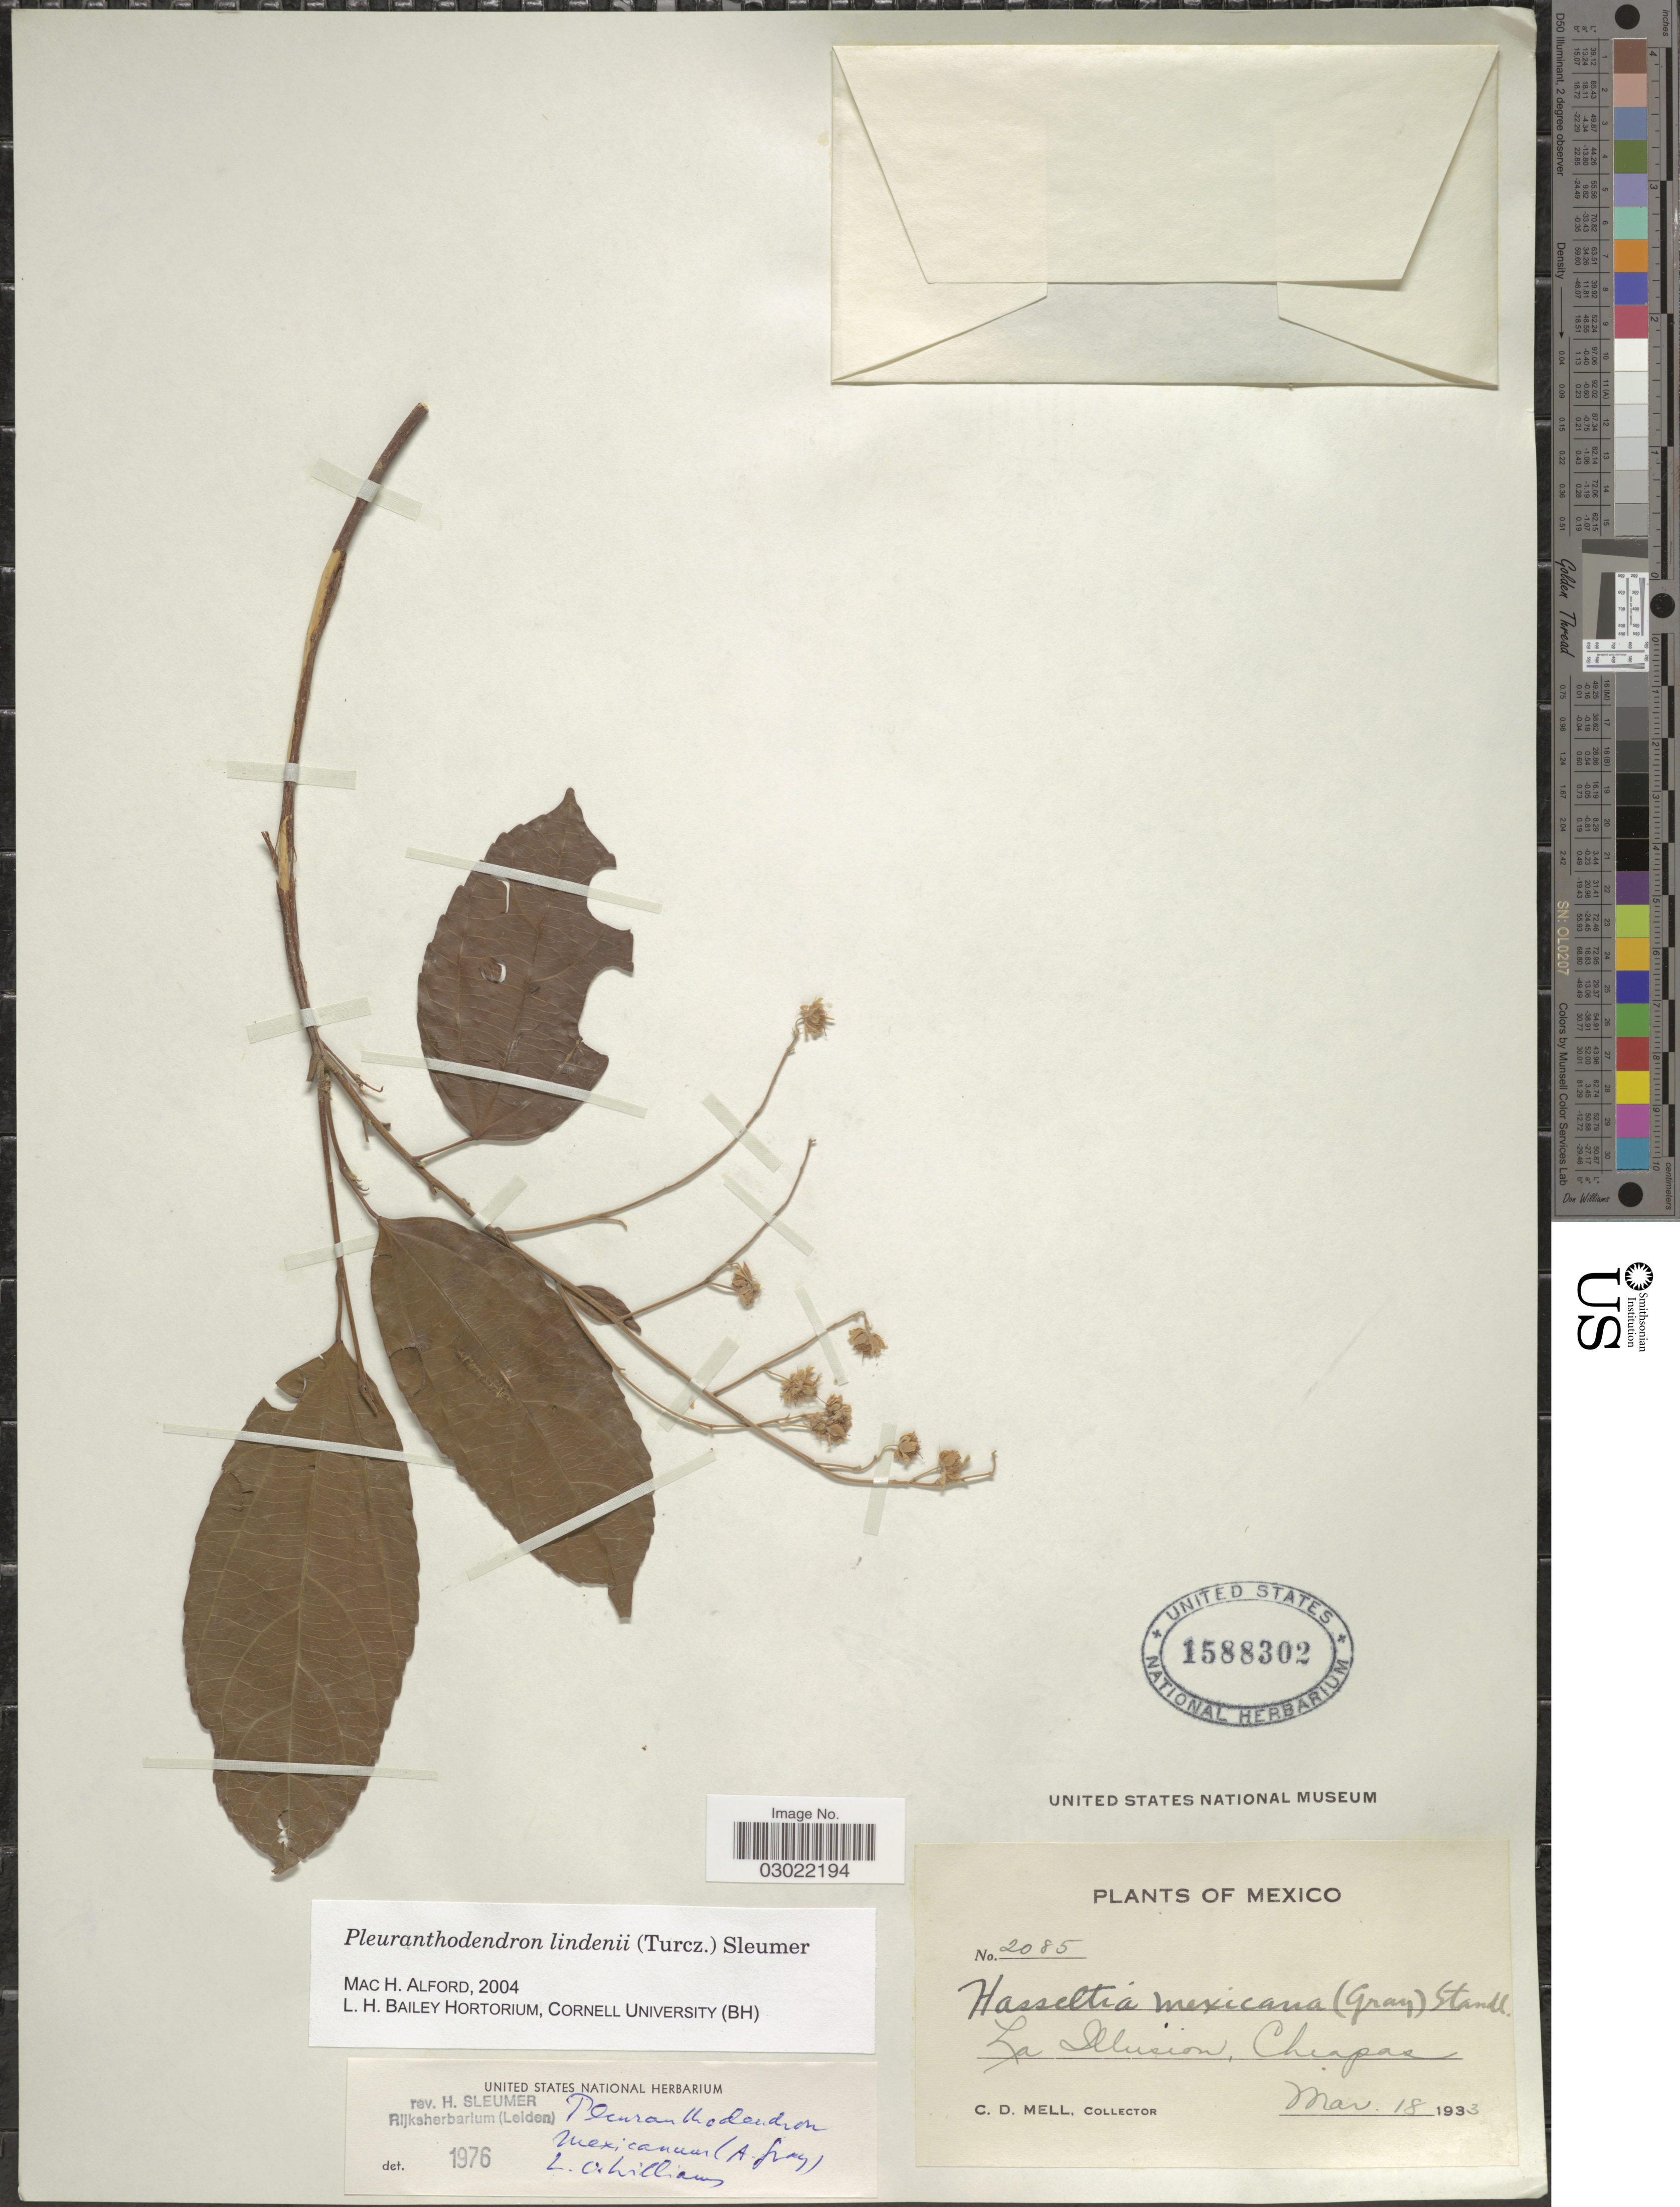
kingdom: Plantae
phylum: Tracheophyta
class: Magnoliopsida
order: Malpighiales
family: Salicaceae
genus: Pleuranthodendron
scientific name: Pleuranthodendron lindenii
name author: (Turcz.) Sleumer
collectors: C. D. Mell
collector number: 2085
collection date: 1933-03-18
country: Mexico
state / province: Chiapas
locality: La Ilusion.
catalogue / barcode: US 1588302